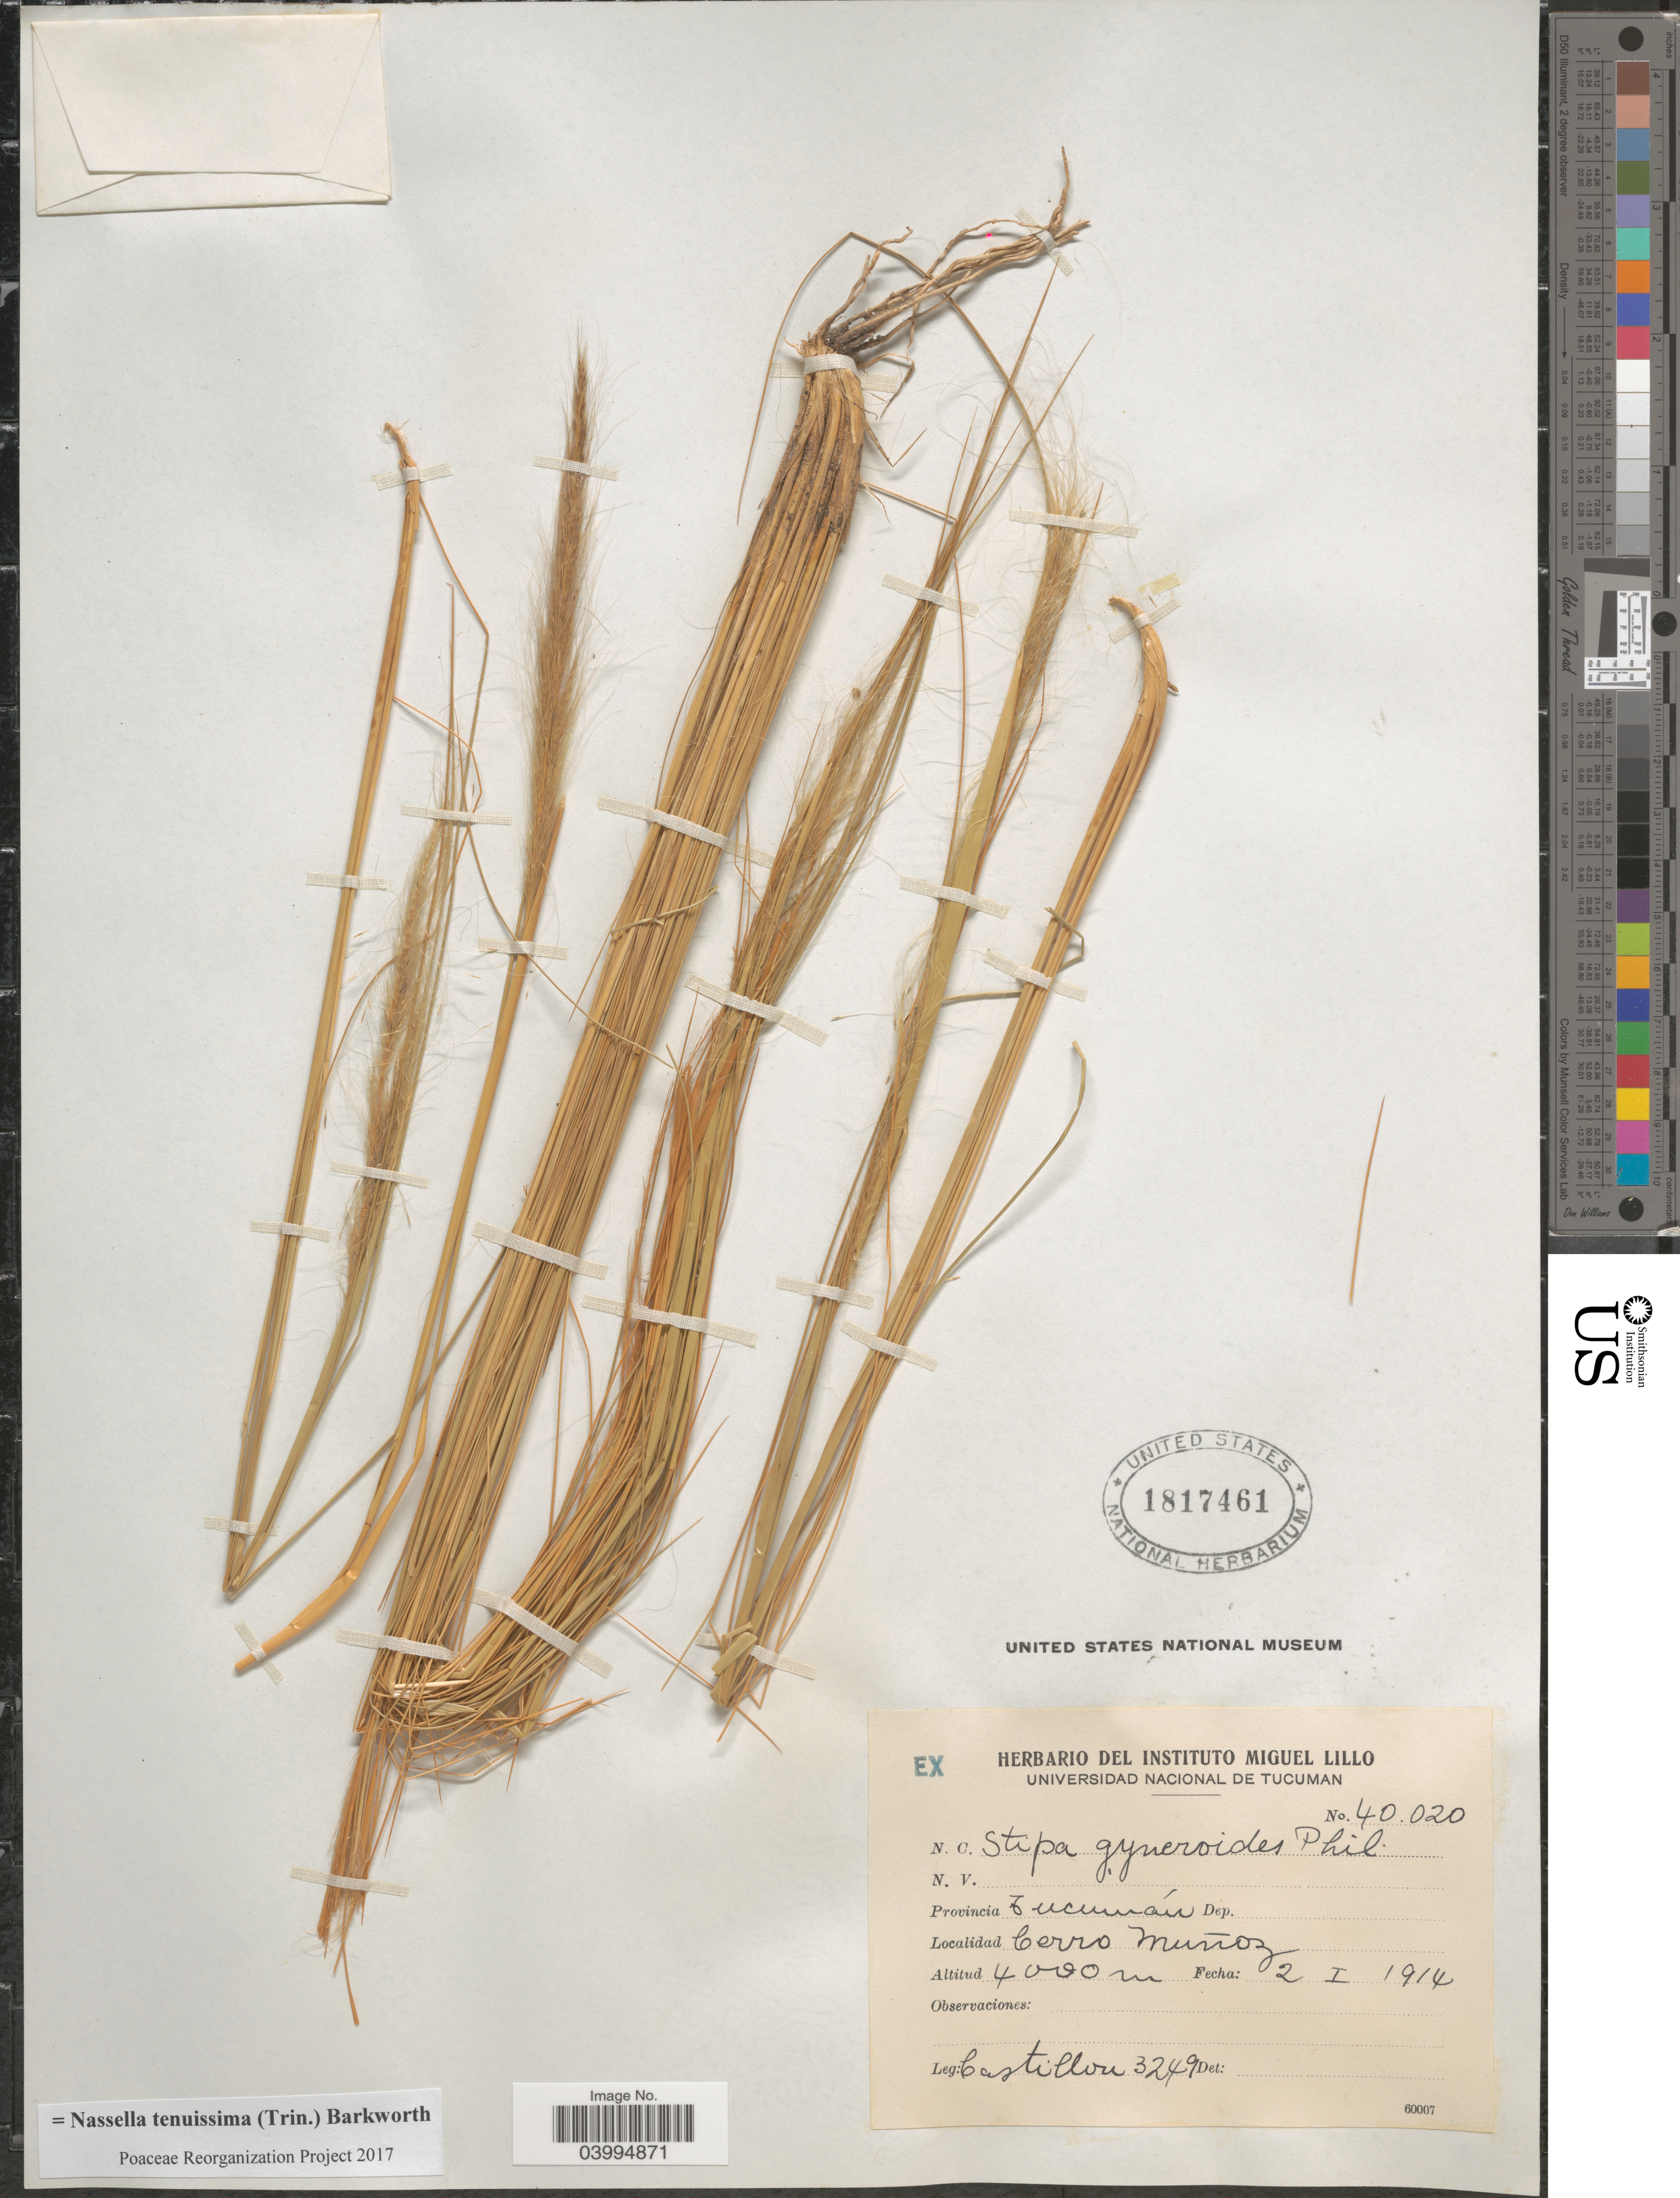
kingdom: Plantae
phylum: Tracheophyta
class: Liliopsida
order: Poales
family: Poaceae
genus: Nassella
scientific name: Nassella tenuissima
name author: (Trin.) Barkworth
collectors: Castillon, --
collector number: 3249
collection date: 1914-01-02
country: Argentina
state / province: Tucuman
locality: Cerro Muñoz.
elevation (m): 4000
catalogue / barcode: US 1817461